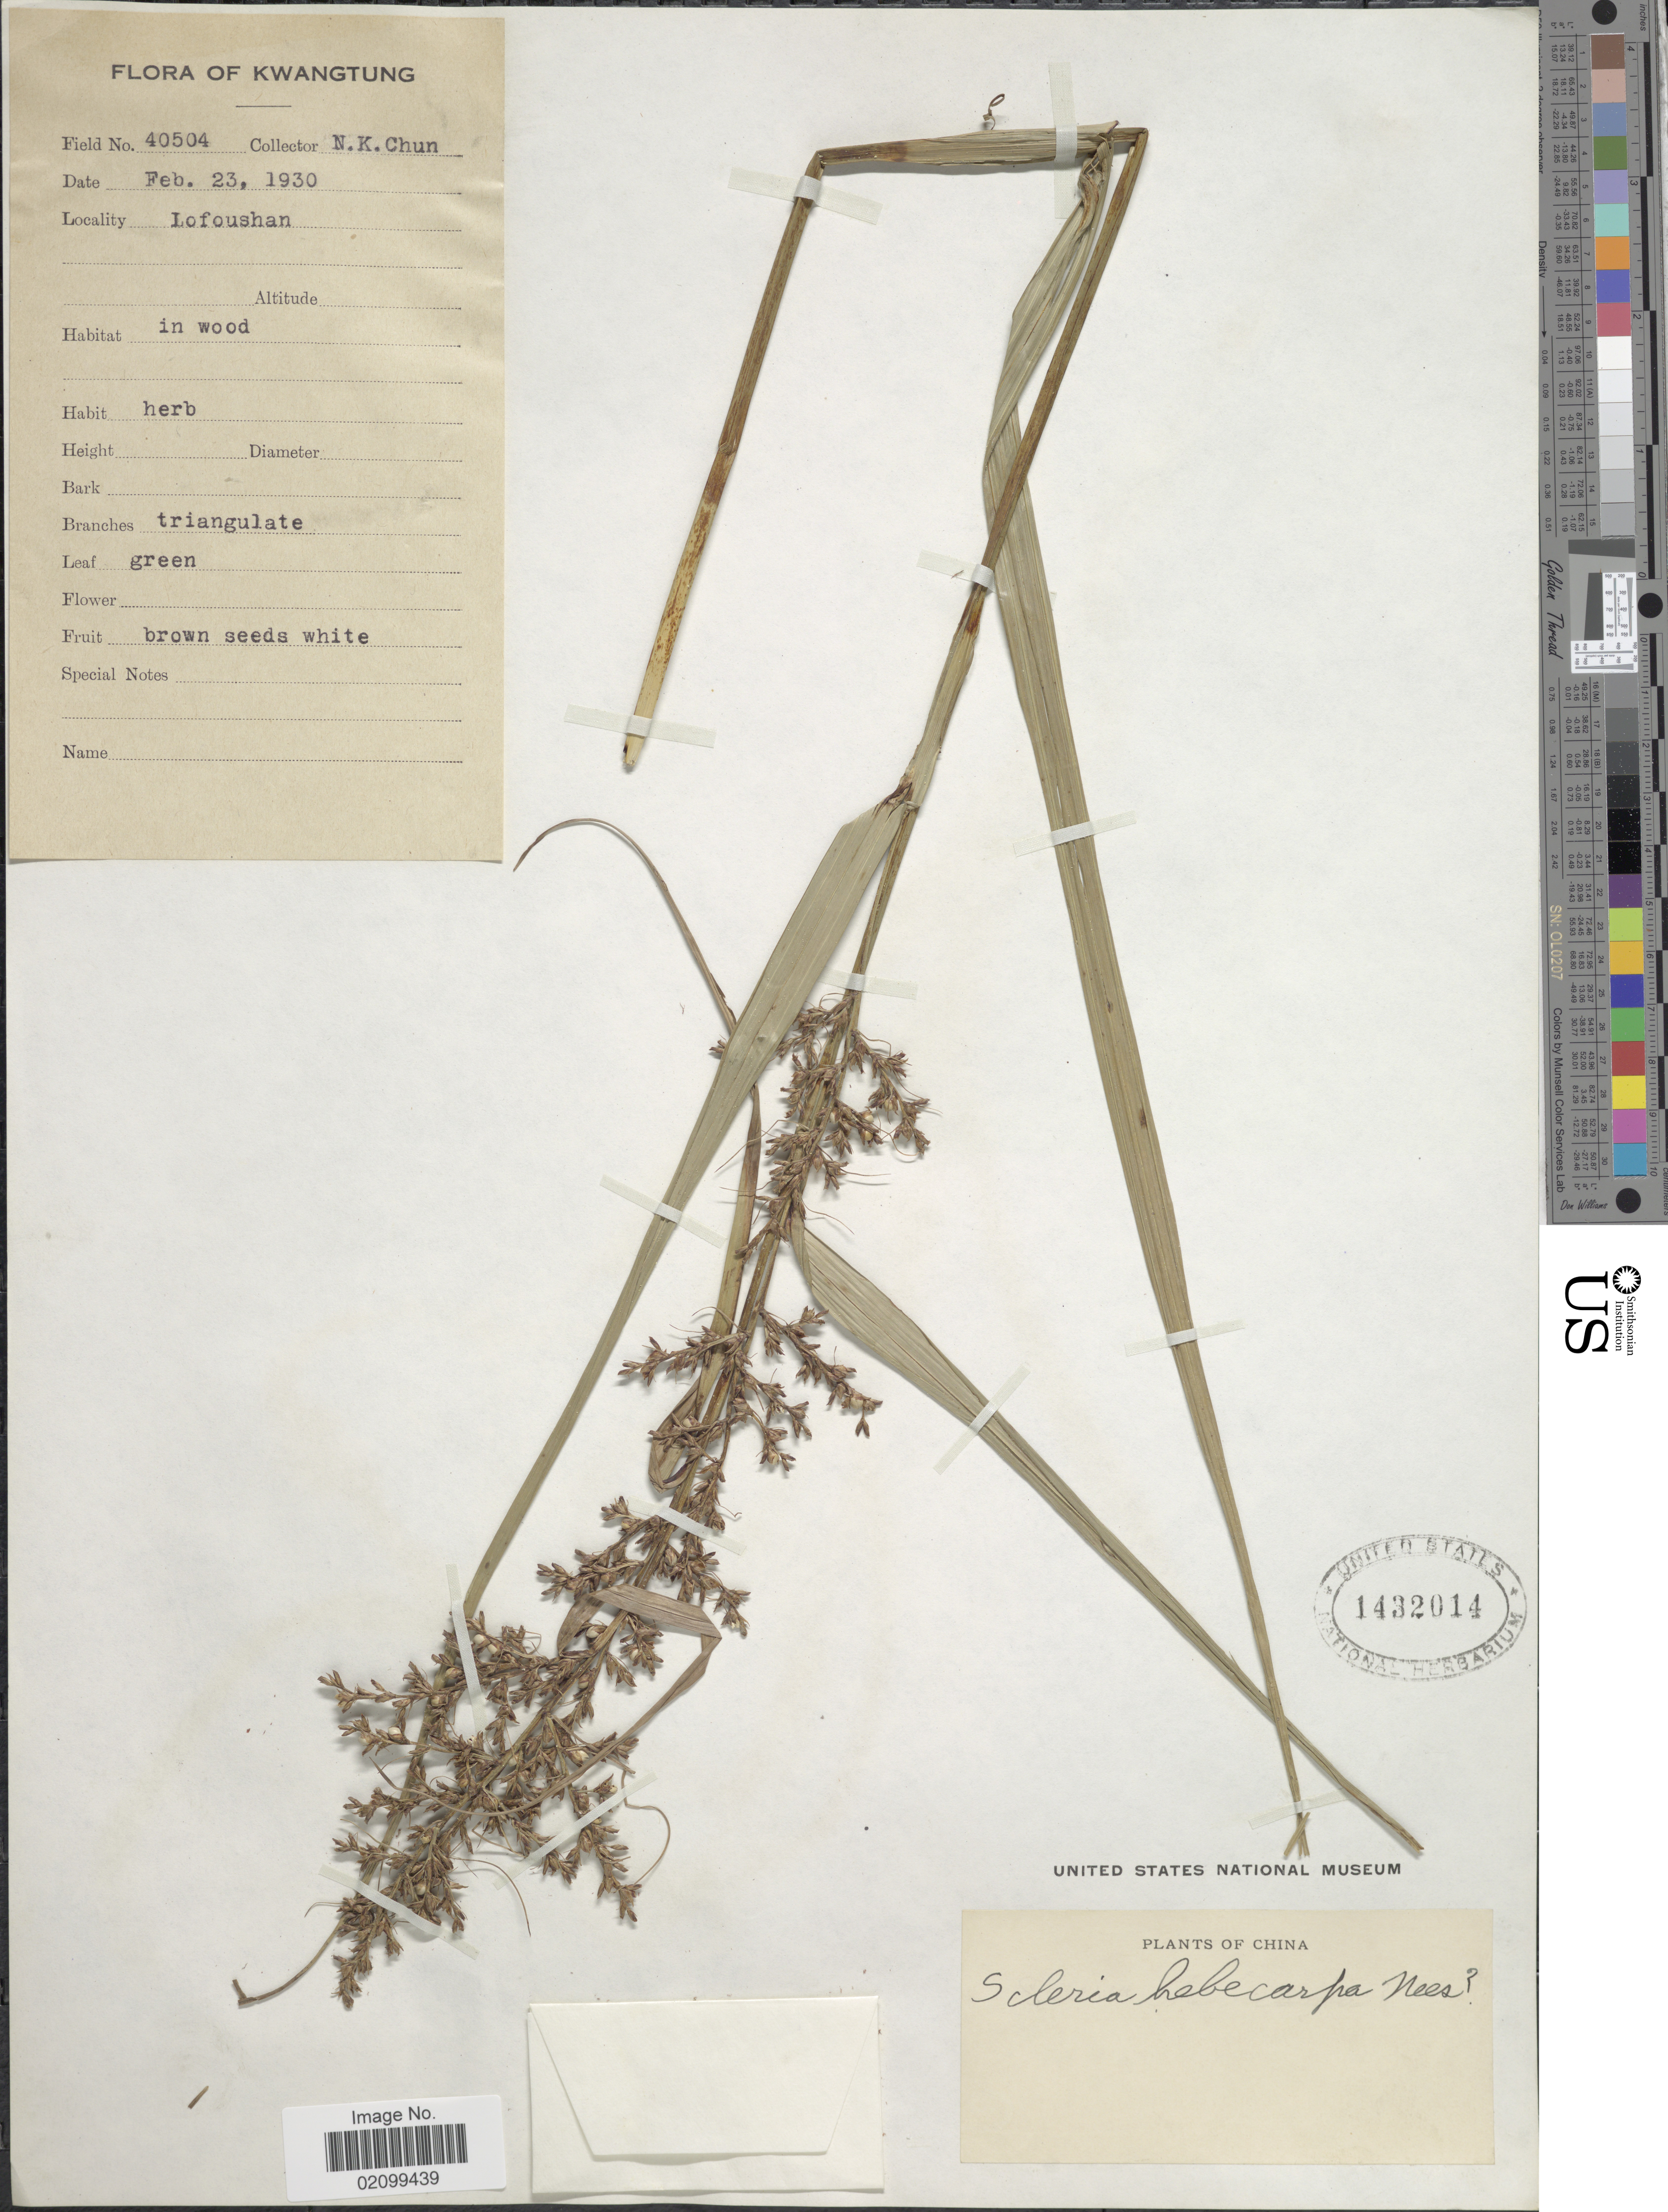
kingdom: Plantae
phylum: Tracheophyta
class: Liliopsida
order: Poales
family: Cyperaceae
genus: Scleria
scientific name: Scleria sp.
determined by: Strong, Mark T., (BOT), Smithsonian Institution - National Museum of Natural History (UNITED STATES)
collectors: N. K. Chun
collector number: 40504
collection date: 1930-02-23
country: China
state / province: Guangdong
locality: Kwangtung, Lofoushan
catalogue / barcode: US 1432014